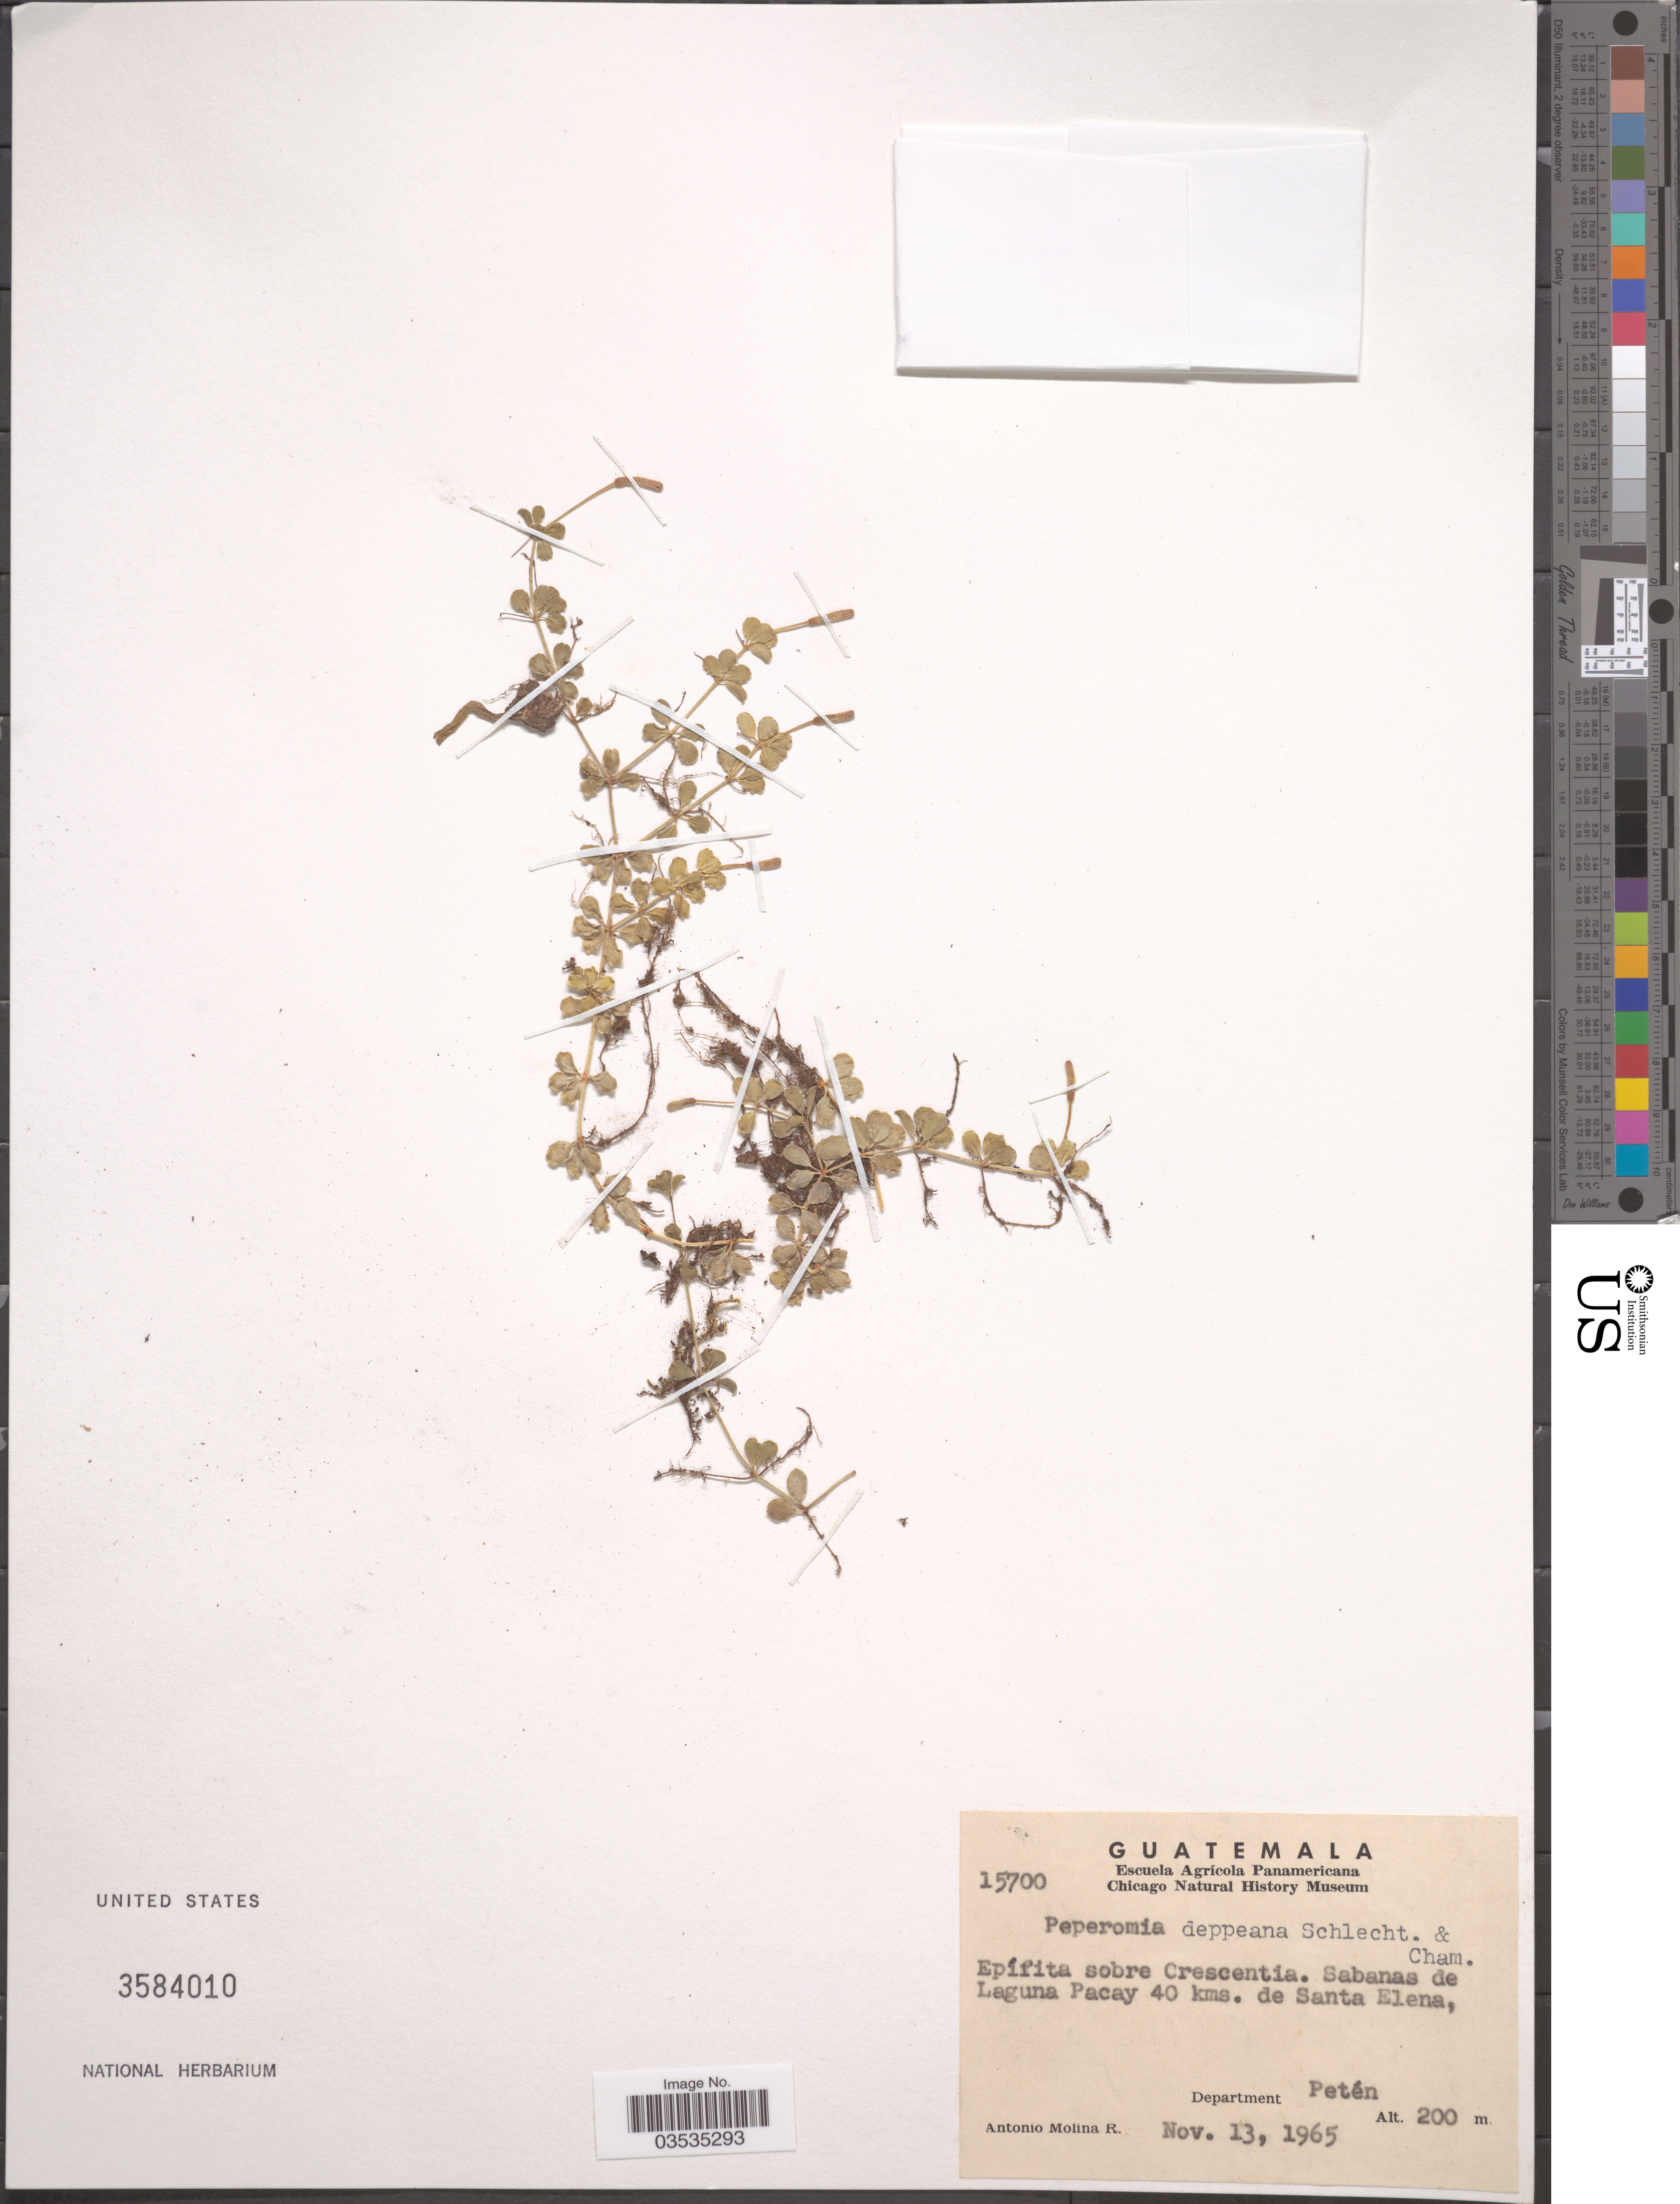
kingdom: Plantae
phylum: Tracheophyta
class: Magnoliopsida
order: Piperales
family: Piperaceae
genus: Peperomia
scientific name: Peperomia deppeana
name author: Schltdl. & Cham.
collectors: A. Molina R.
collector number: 15700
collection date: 1965-11-13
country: Guatemala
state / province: El Peten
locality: Epífita sobre Crescentia. Sabanas de Laguna Pacay 40 kms. de Santa Elena. Department Petén.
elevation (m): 200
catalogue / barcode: US 3584010